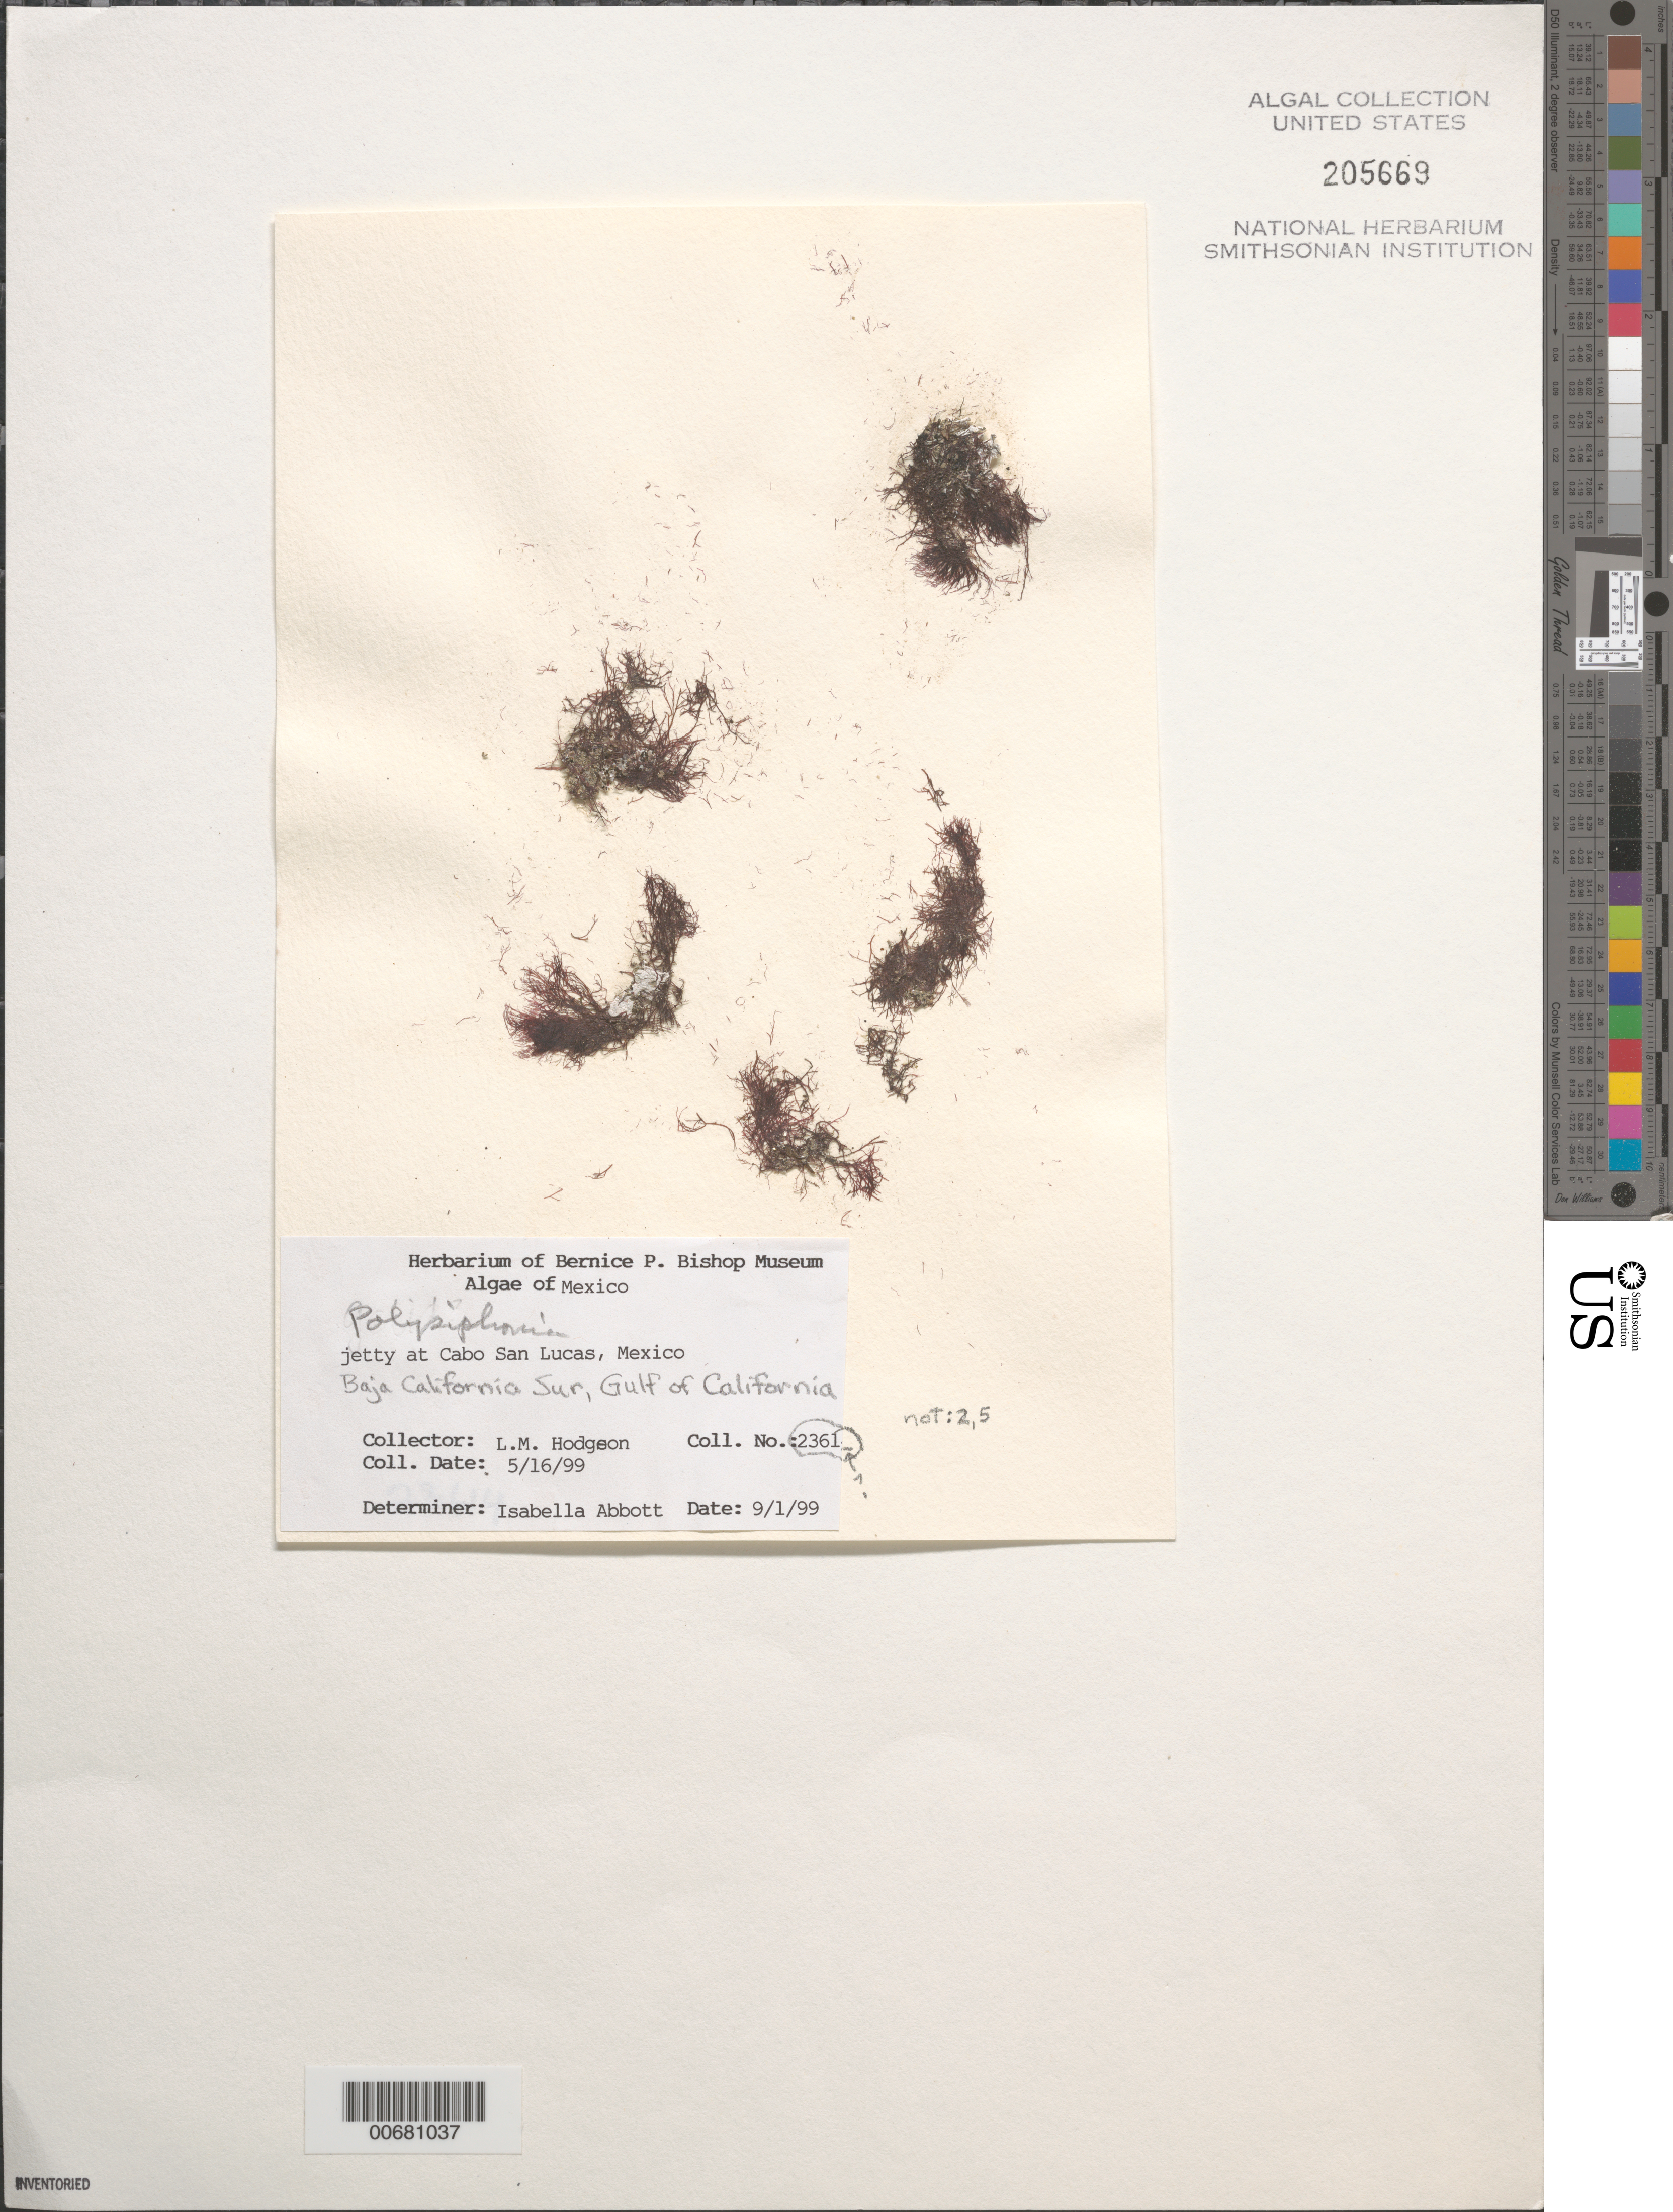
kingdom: Plantae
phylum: Rhodophyta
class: Florideophyceae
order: Ceramiales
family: Rhodomelaceae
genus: Polysiphonia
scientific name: Polysiphonia sp.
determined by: Abbott, Isabella A.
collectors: L. M. Hodgson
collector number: IAA 2361?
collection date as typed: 16 May 1999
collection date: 1999-05-16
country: Mexico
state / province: Baja California Sur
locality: Cabo San Lucas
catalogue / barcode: US 205669